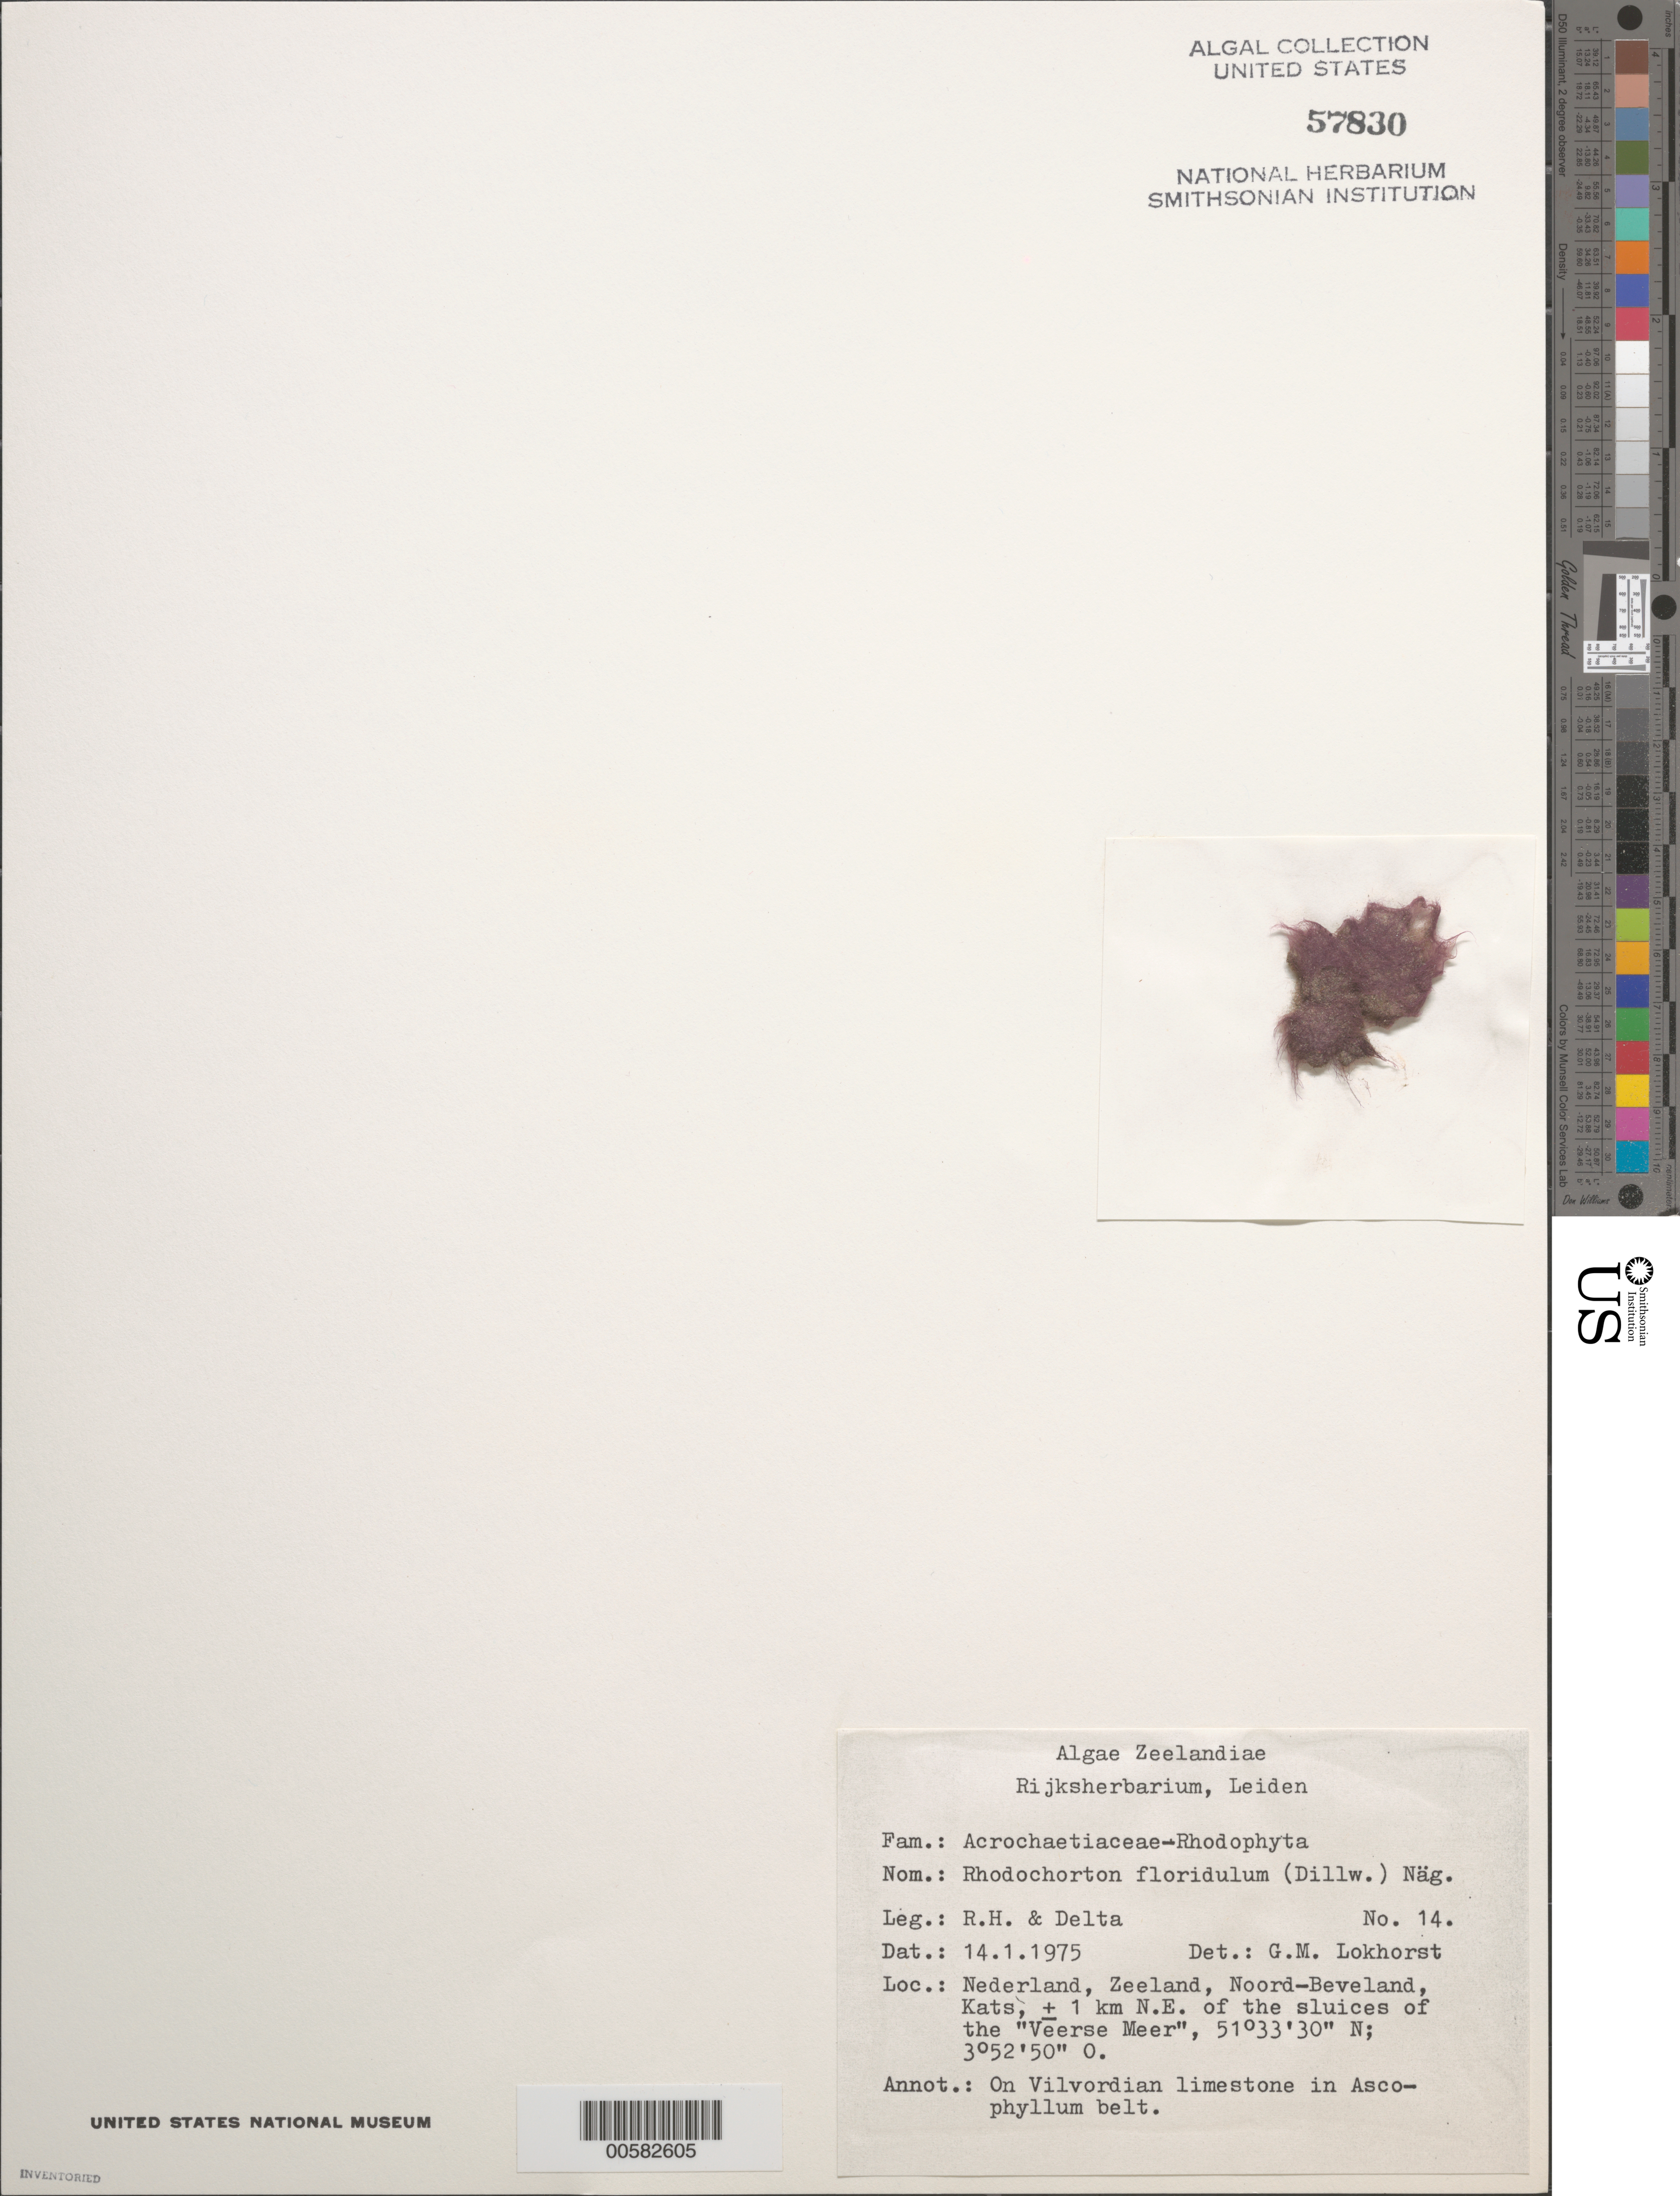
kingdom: Plantae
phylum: Rhodophyta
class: Florideophyceae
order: Palmariales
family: Rhodothamniellaceae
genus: Rhodothamniella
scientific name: Rhodothamniella floridula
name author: (Dillwyn) Feldmann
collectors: R.H. & Delta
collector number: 14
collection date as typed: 14 Jan 1975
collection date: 1975-01-14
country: Netherlands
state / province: Zeeland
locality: Noord-beveland, kats, ca. 1 km northeast of veerse meer sluises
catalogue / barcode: US 57830